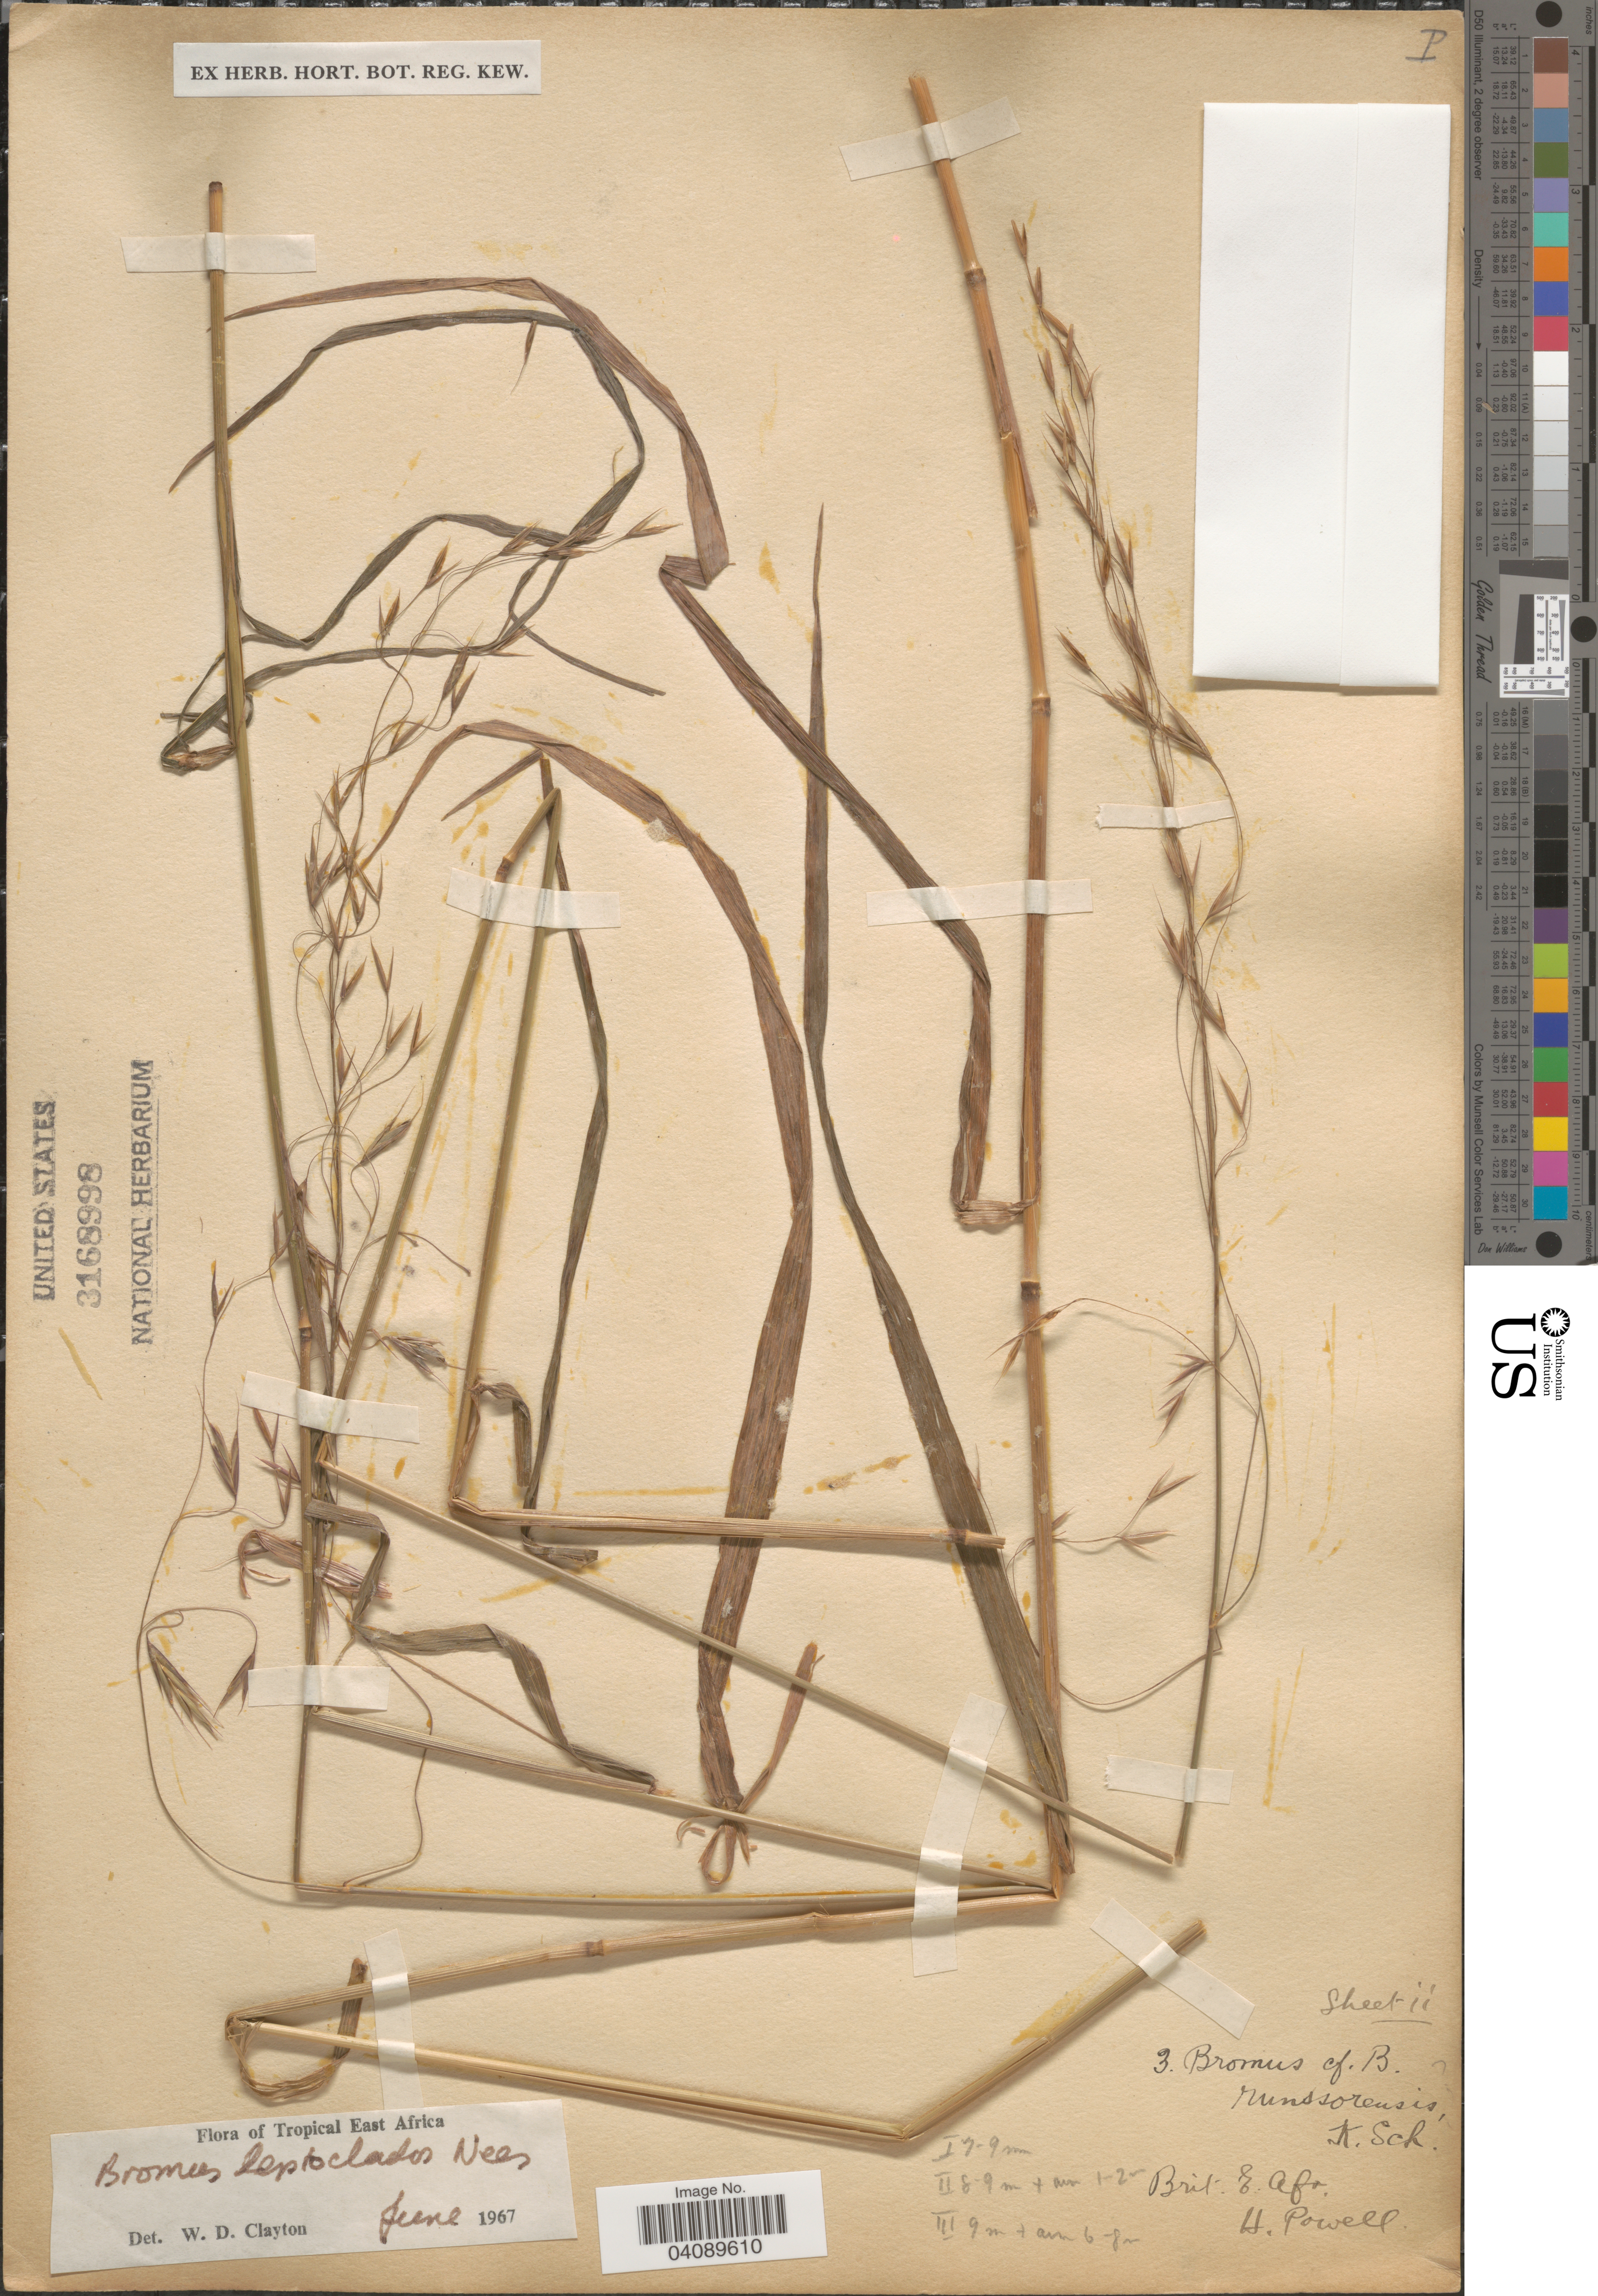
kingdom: Plantae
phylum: Tracheophyta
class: Liliopsida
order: Poales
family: Poaceae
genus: Bromus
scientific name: Bromus leptoclados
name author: Nees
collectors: H. Powell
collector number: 3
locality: Brit. E. Afr.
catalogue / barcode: US 3168998